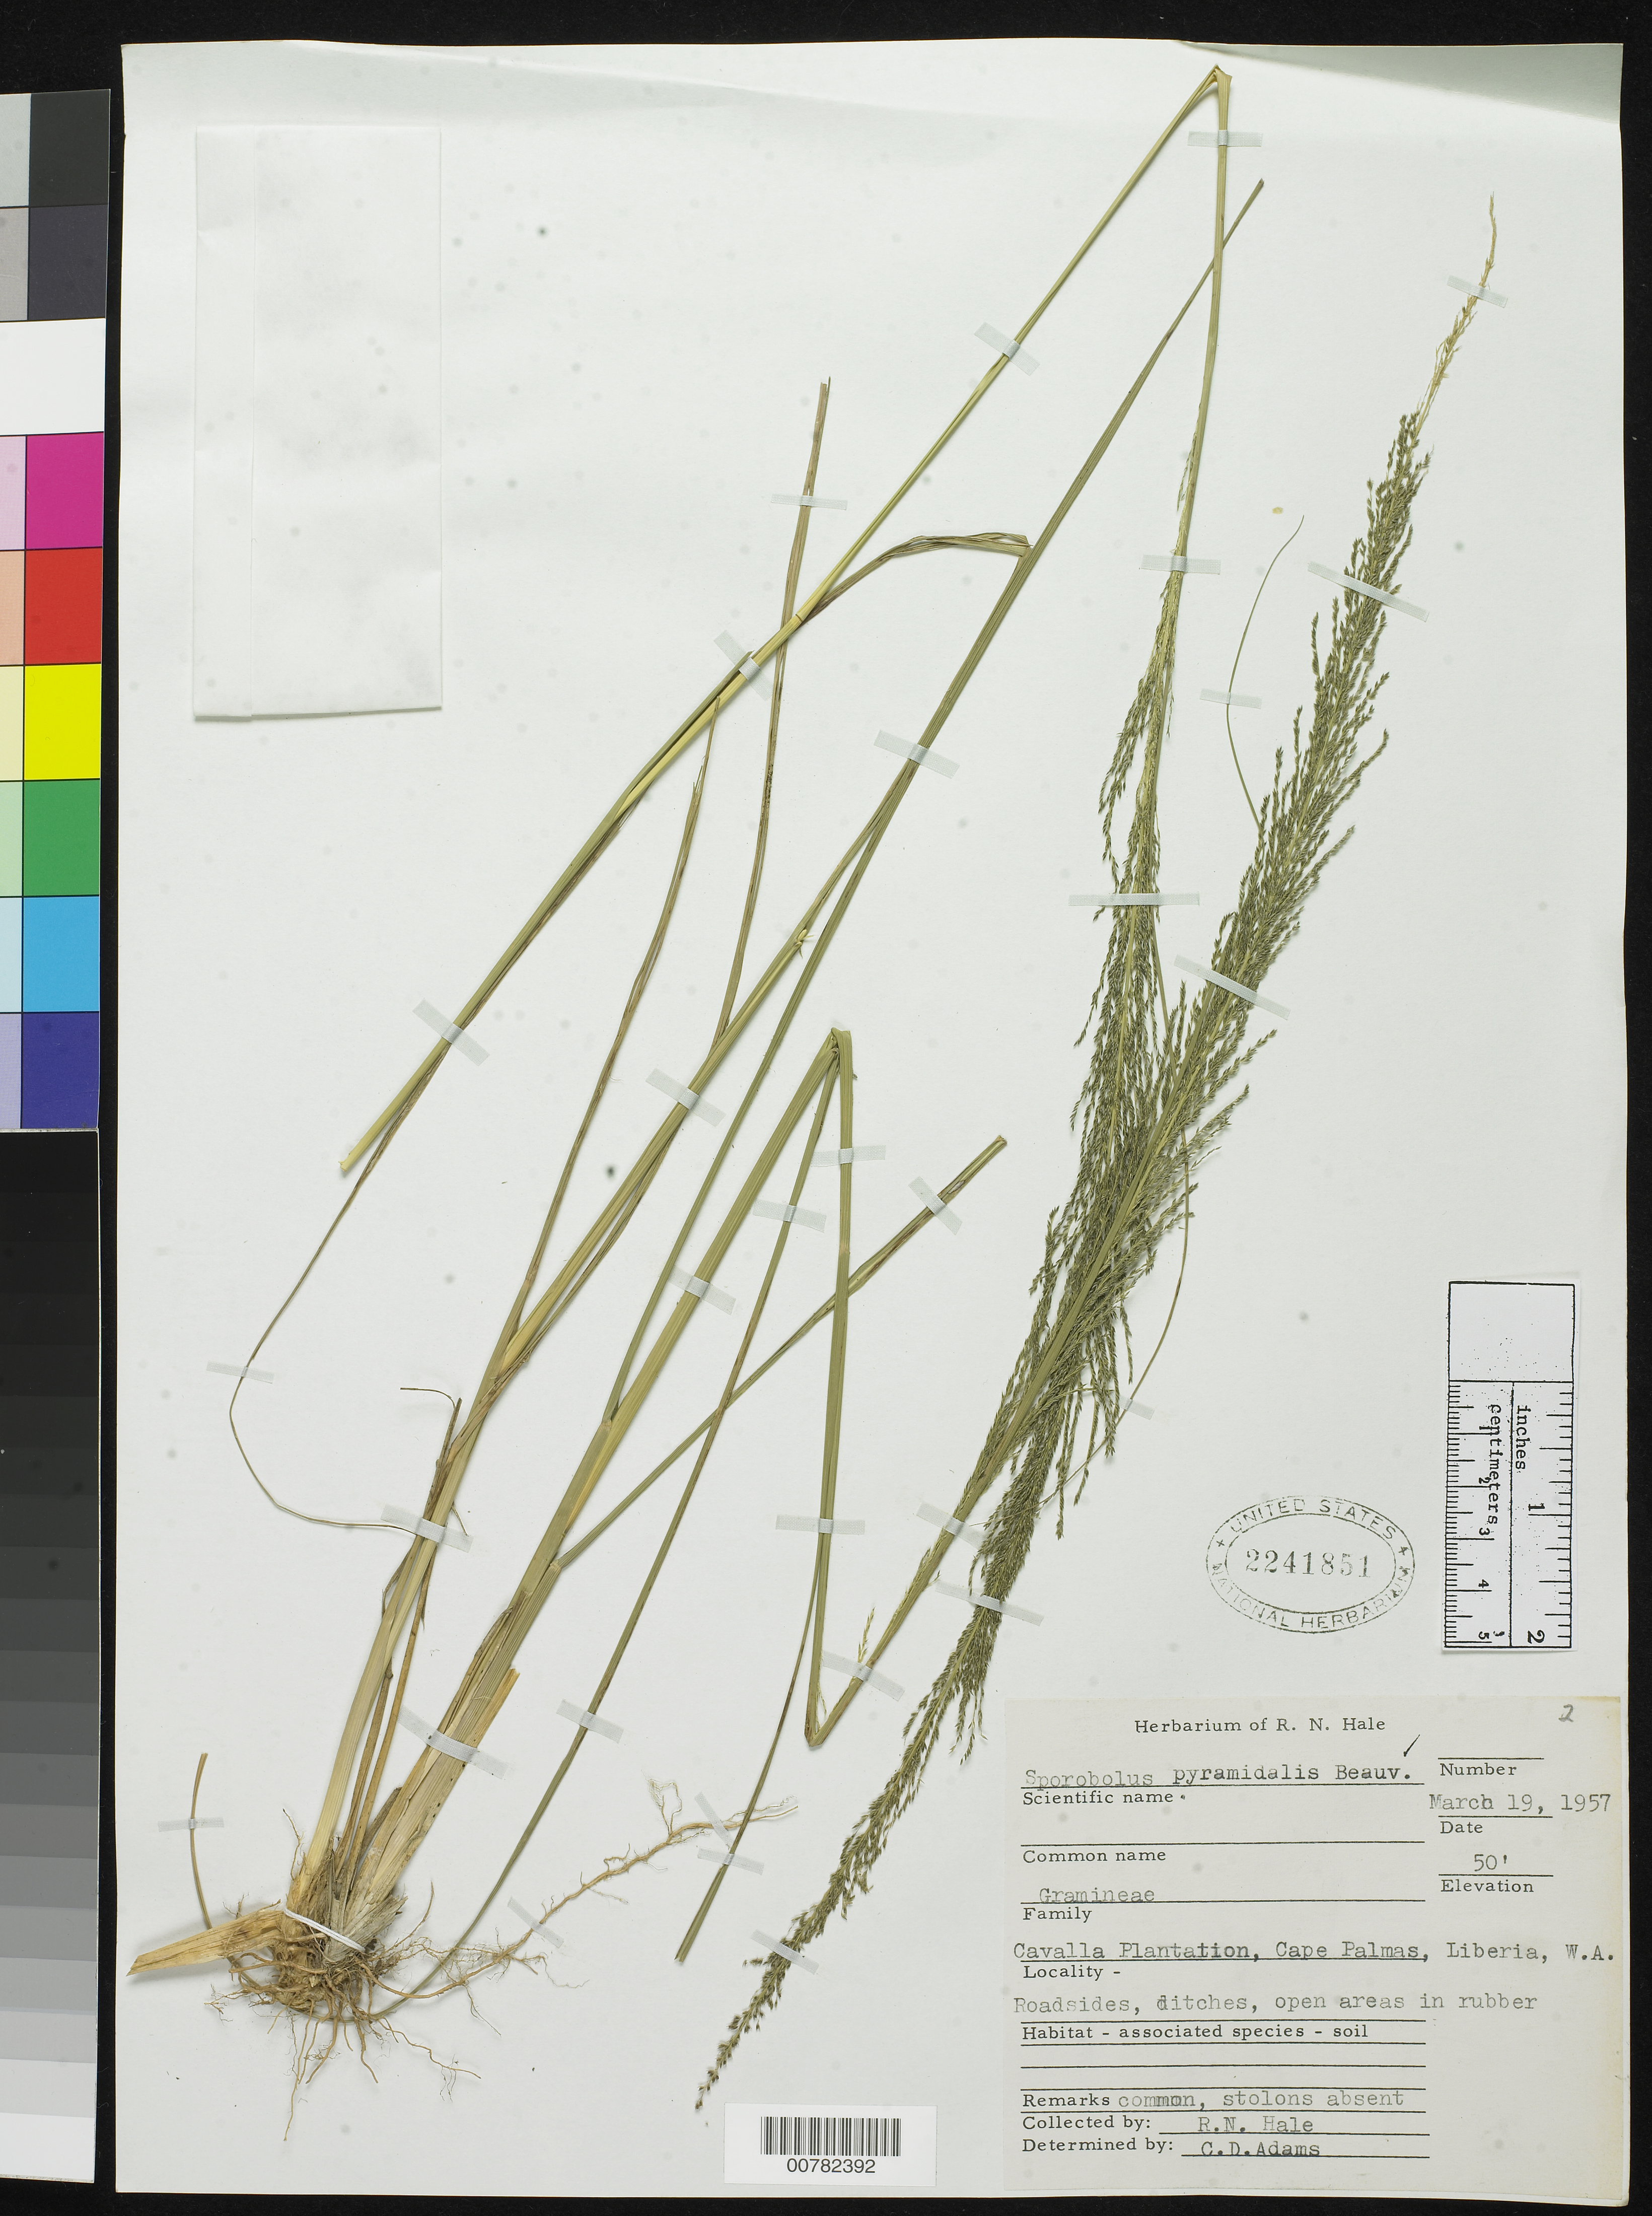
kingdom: Plantae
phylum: Tracheophyta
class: Liliopsida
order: Poales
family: Poaceae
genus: Sporobolus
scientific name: Sporobolus pyramidalis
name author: P. Beauv.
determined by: Adams, C. D.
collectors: R. N. Hale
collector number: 2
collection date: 1957-03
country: Liberia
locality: Cavalla Plantation, Cape Palmas, Liberia, W.A.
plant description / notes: common, stolons absent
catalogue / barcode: US 2241851